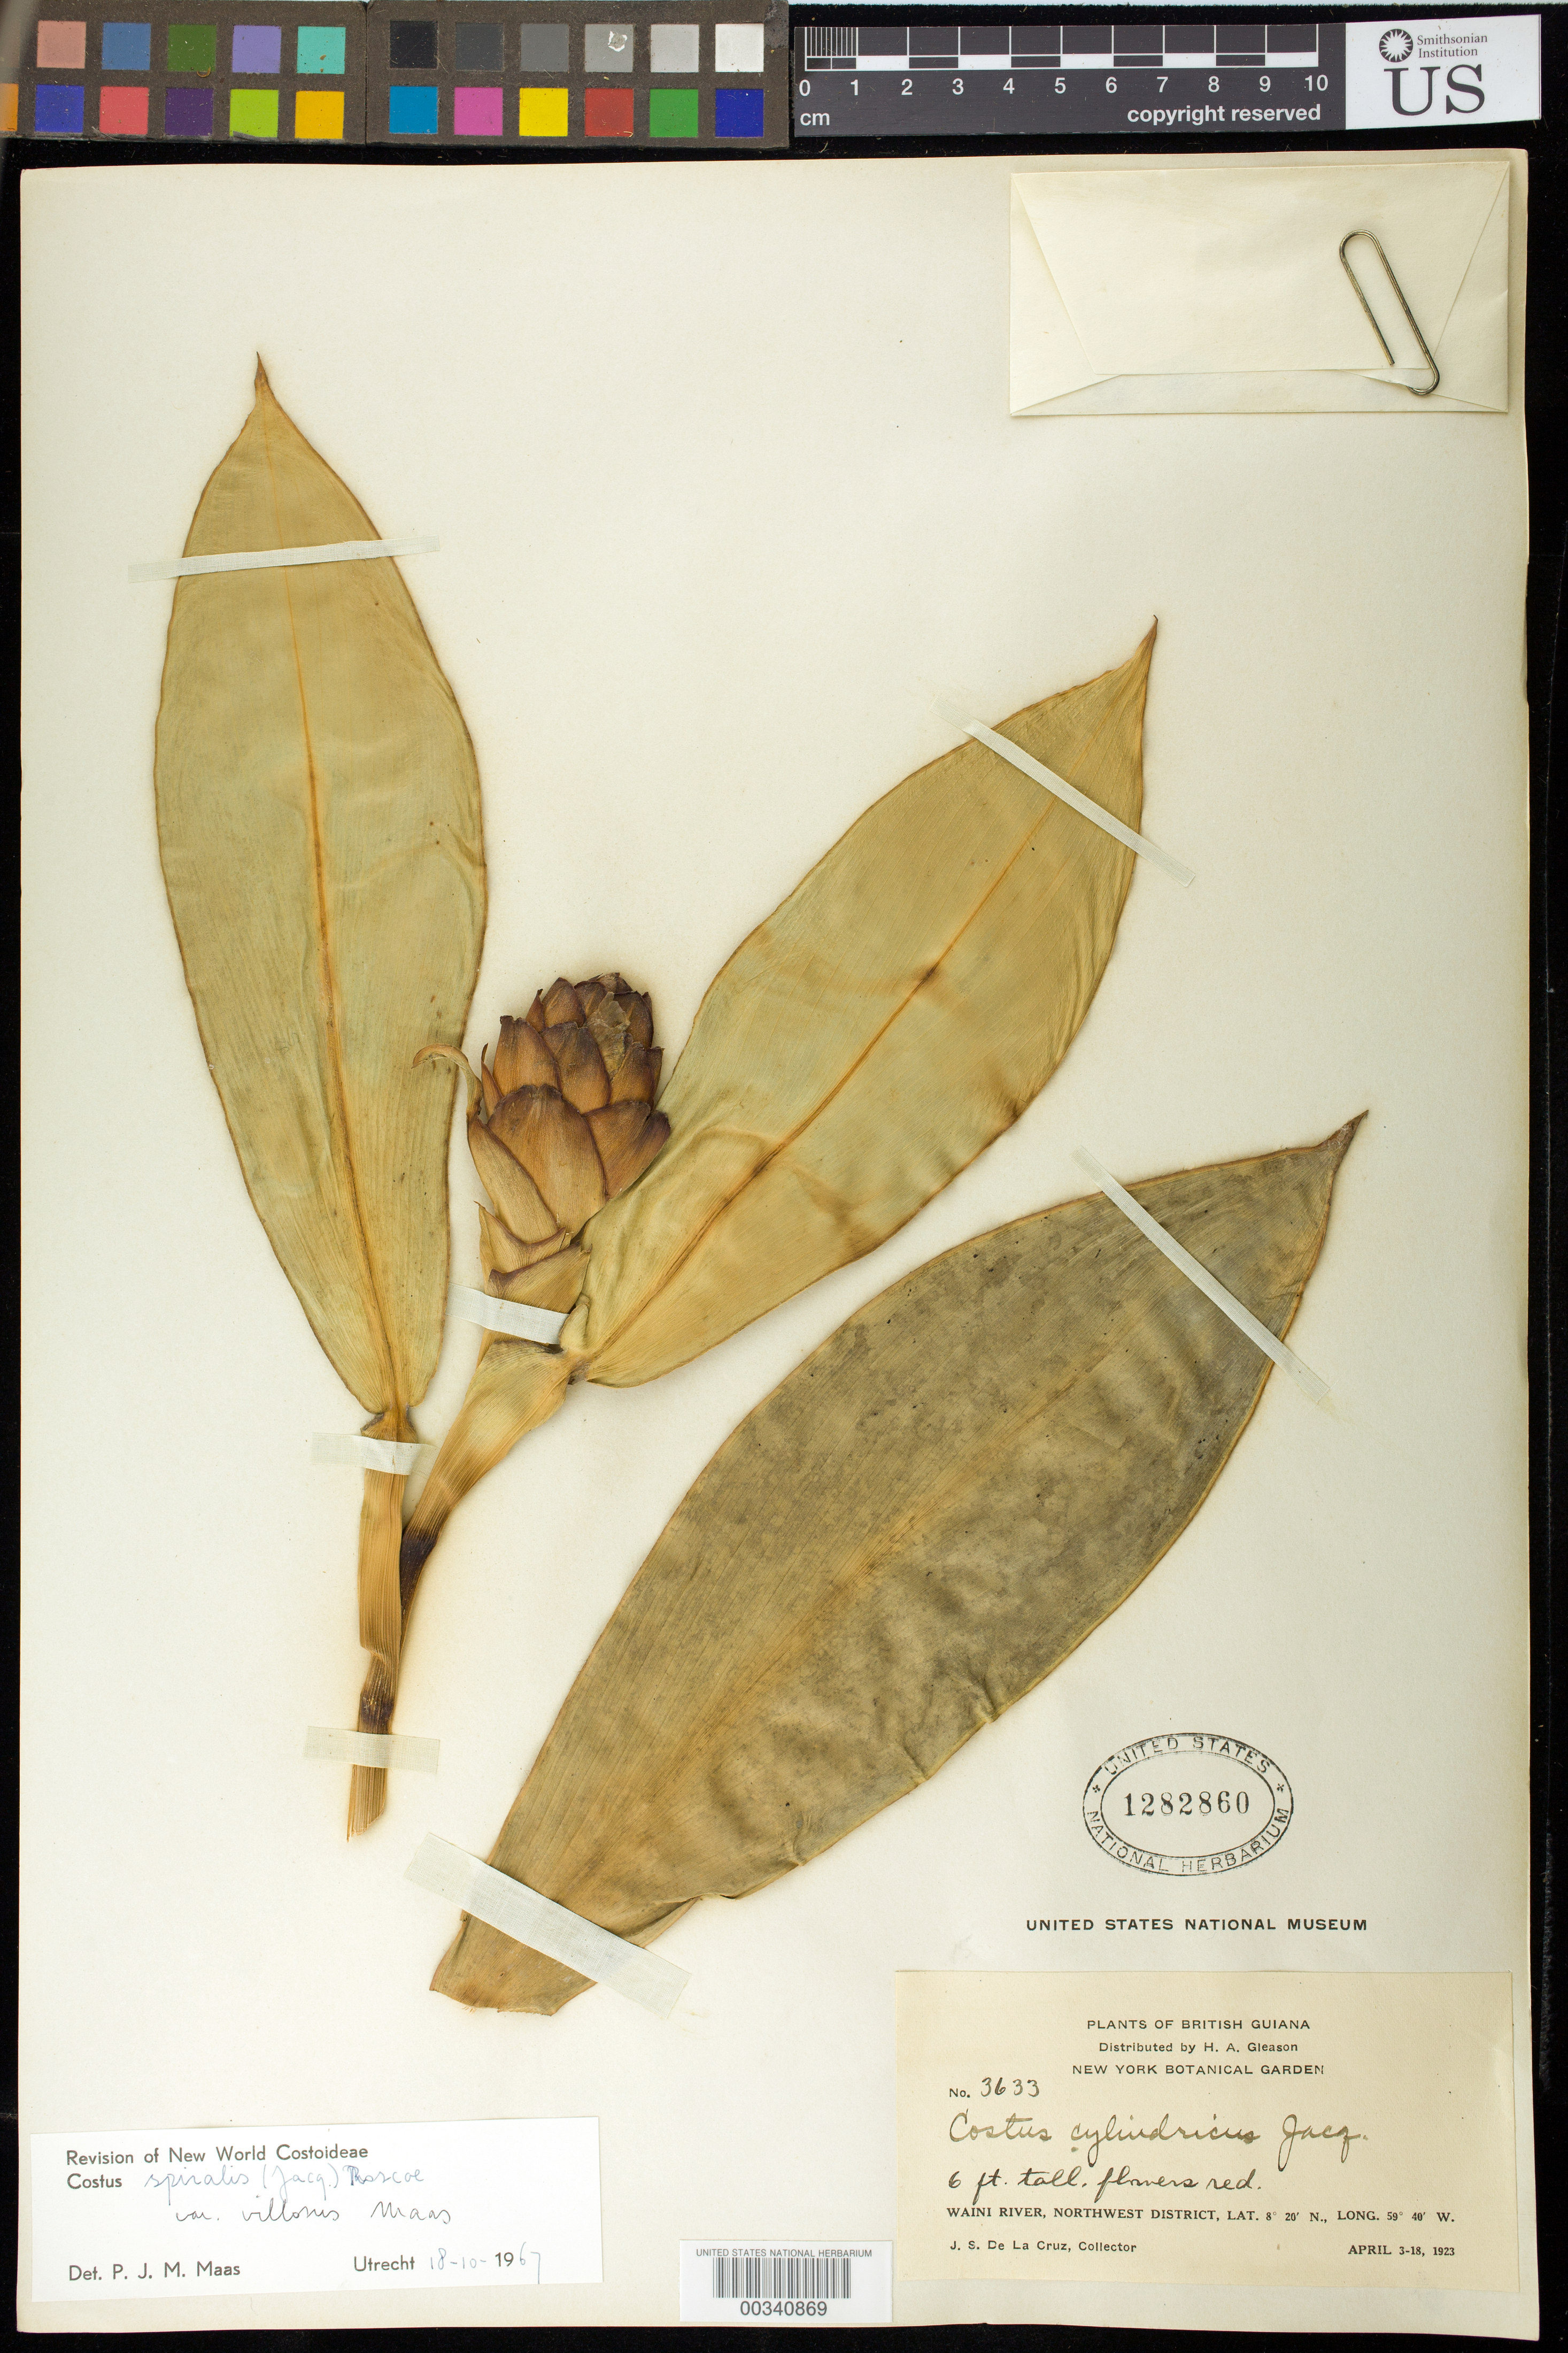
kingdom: Plantae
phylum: Tracheophyta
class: Liliopsida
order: Zingiberales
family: Costaceae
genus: Costus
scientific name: Costus spiralis var. villosus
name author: Maas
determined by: Maas, Paul J. M.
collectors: J. S. de la Cruz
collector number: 3633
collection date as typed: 03 Apr 1923 to 18 Apr 1923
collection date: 1923-04-03/1923-04-18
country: Guyana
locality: Plants of british guiana, waini river, northwest dist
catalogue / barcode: US 1282860